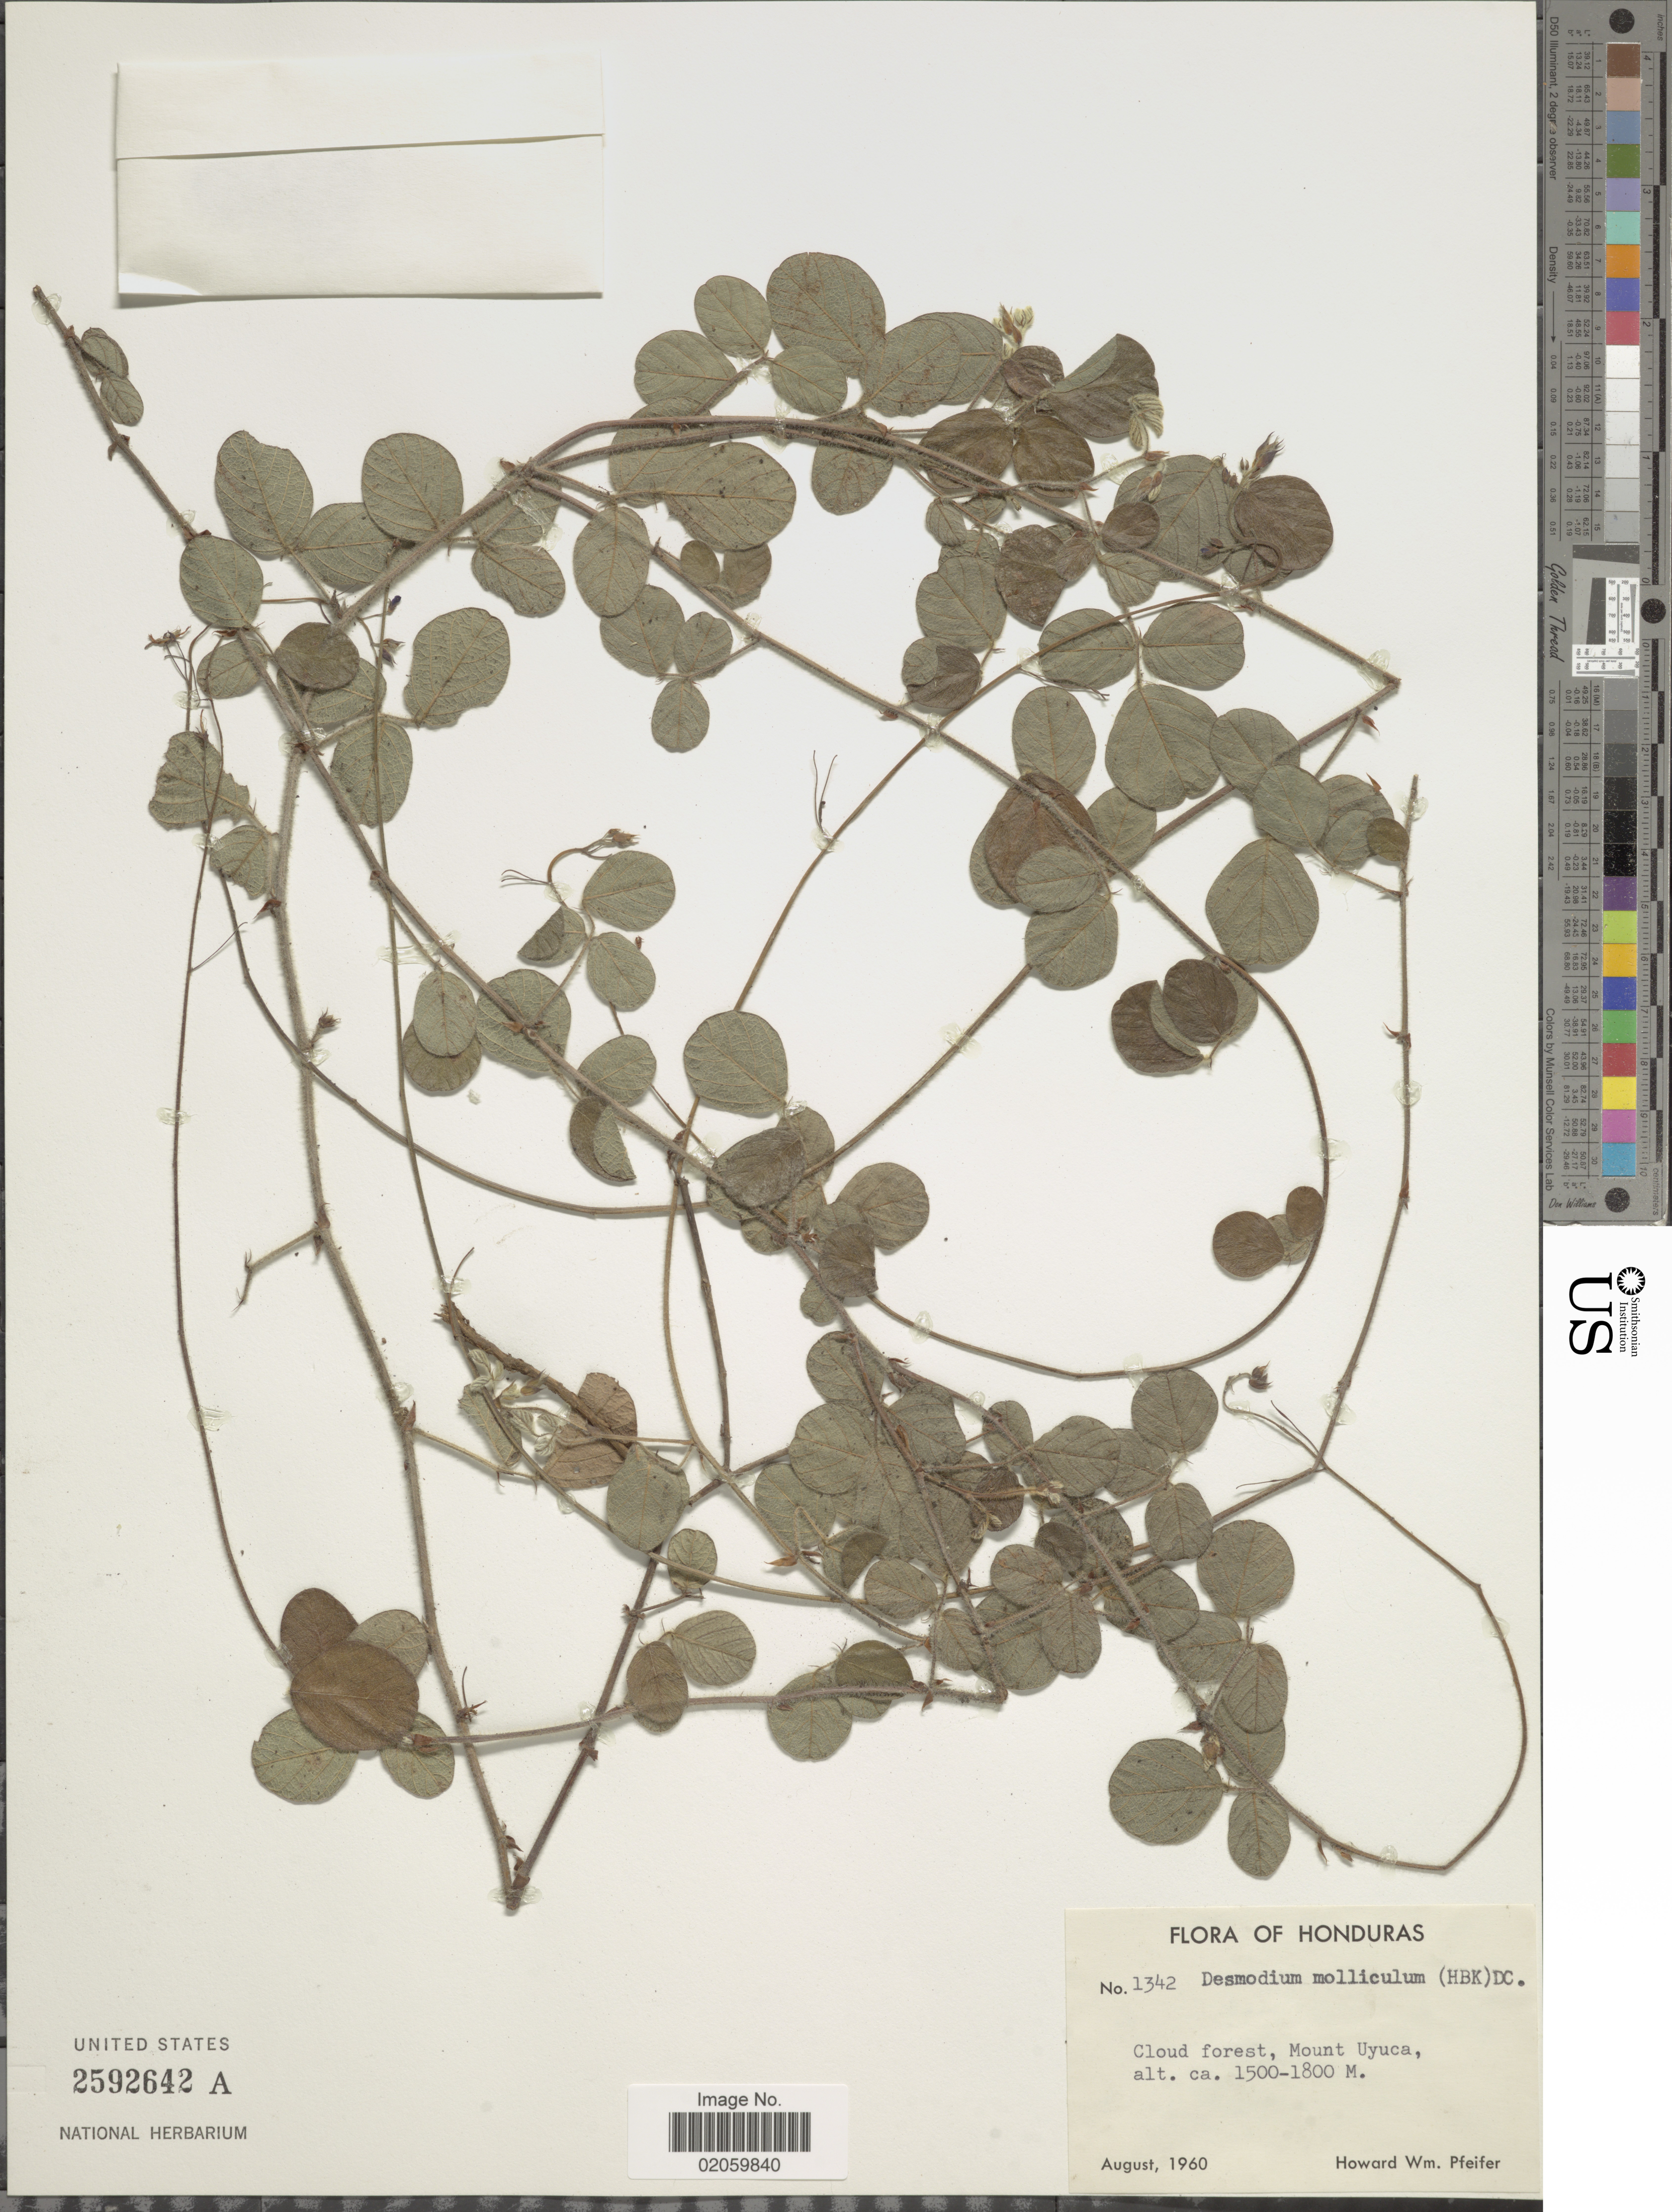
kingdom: Plantae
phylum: Tracheophyta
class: Magnoliopsida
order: Fabales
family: Fabaceae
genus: Desmodium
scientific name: Desmodium molliculum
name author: (Kunth) DC.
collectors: H. W. Pfeifer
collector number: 1342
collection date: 1960-08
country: Honduras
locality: Mount Uyuca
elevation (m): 1500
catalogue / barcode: US 2592642A